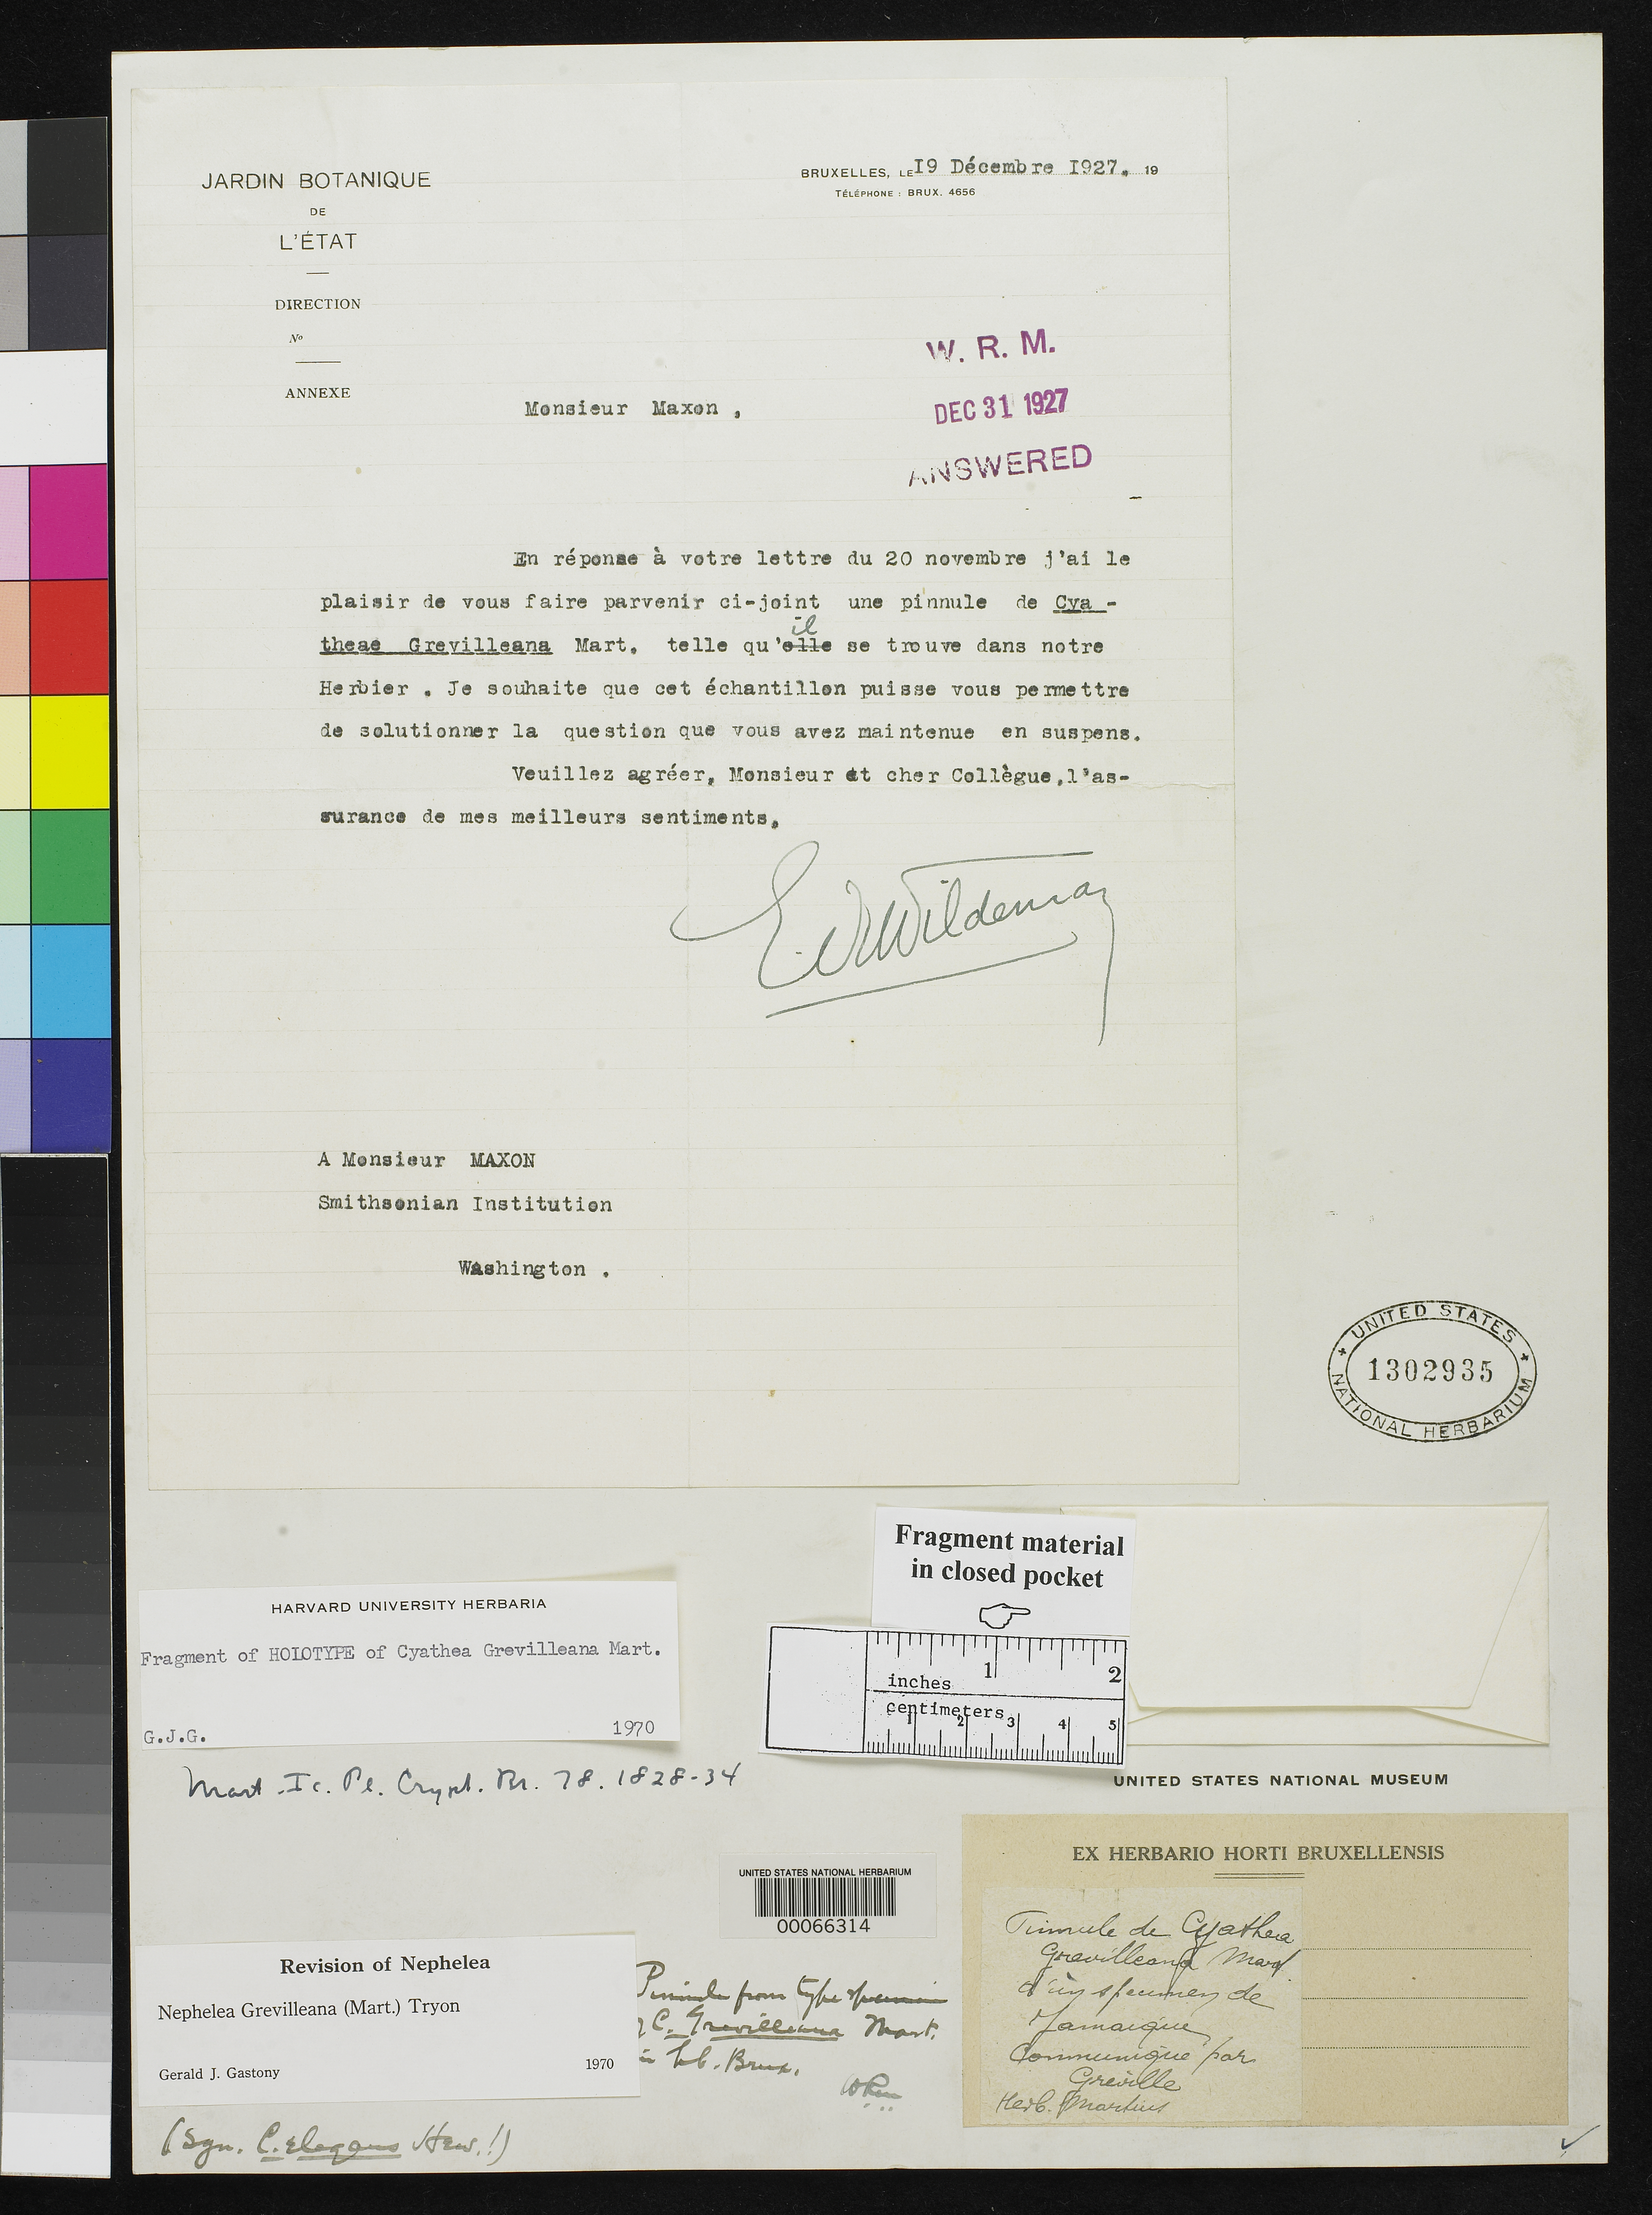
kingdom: Plantae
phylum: Tracheophyta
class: Polypodiopsida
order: Cyatheales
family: Cyatheaceae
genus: Cyathea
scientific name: Cyathea grevilleana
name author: Mart.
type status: Type Fragment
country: Jamaica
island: Greater Antilles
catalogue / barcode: US 1302935